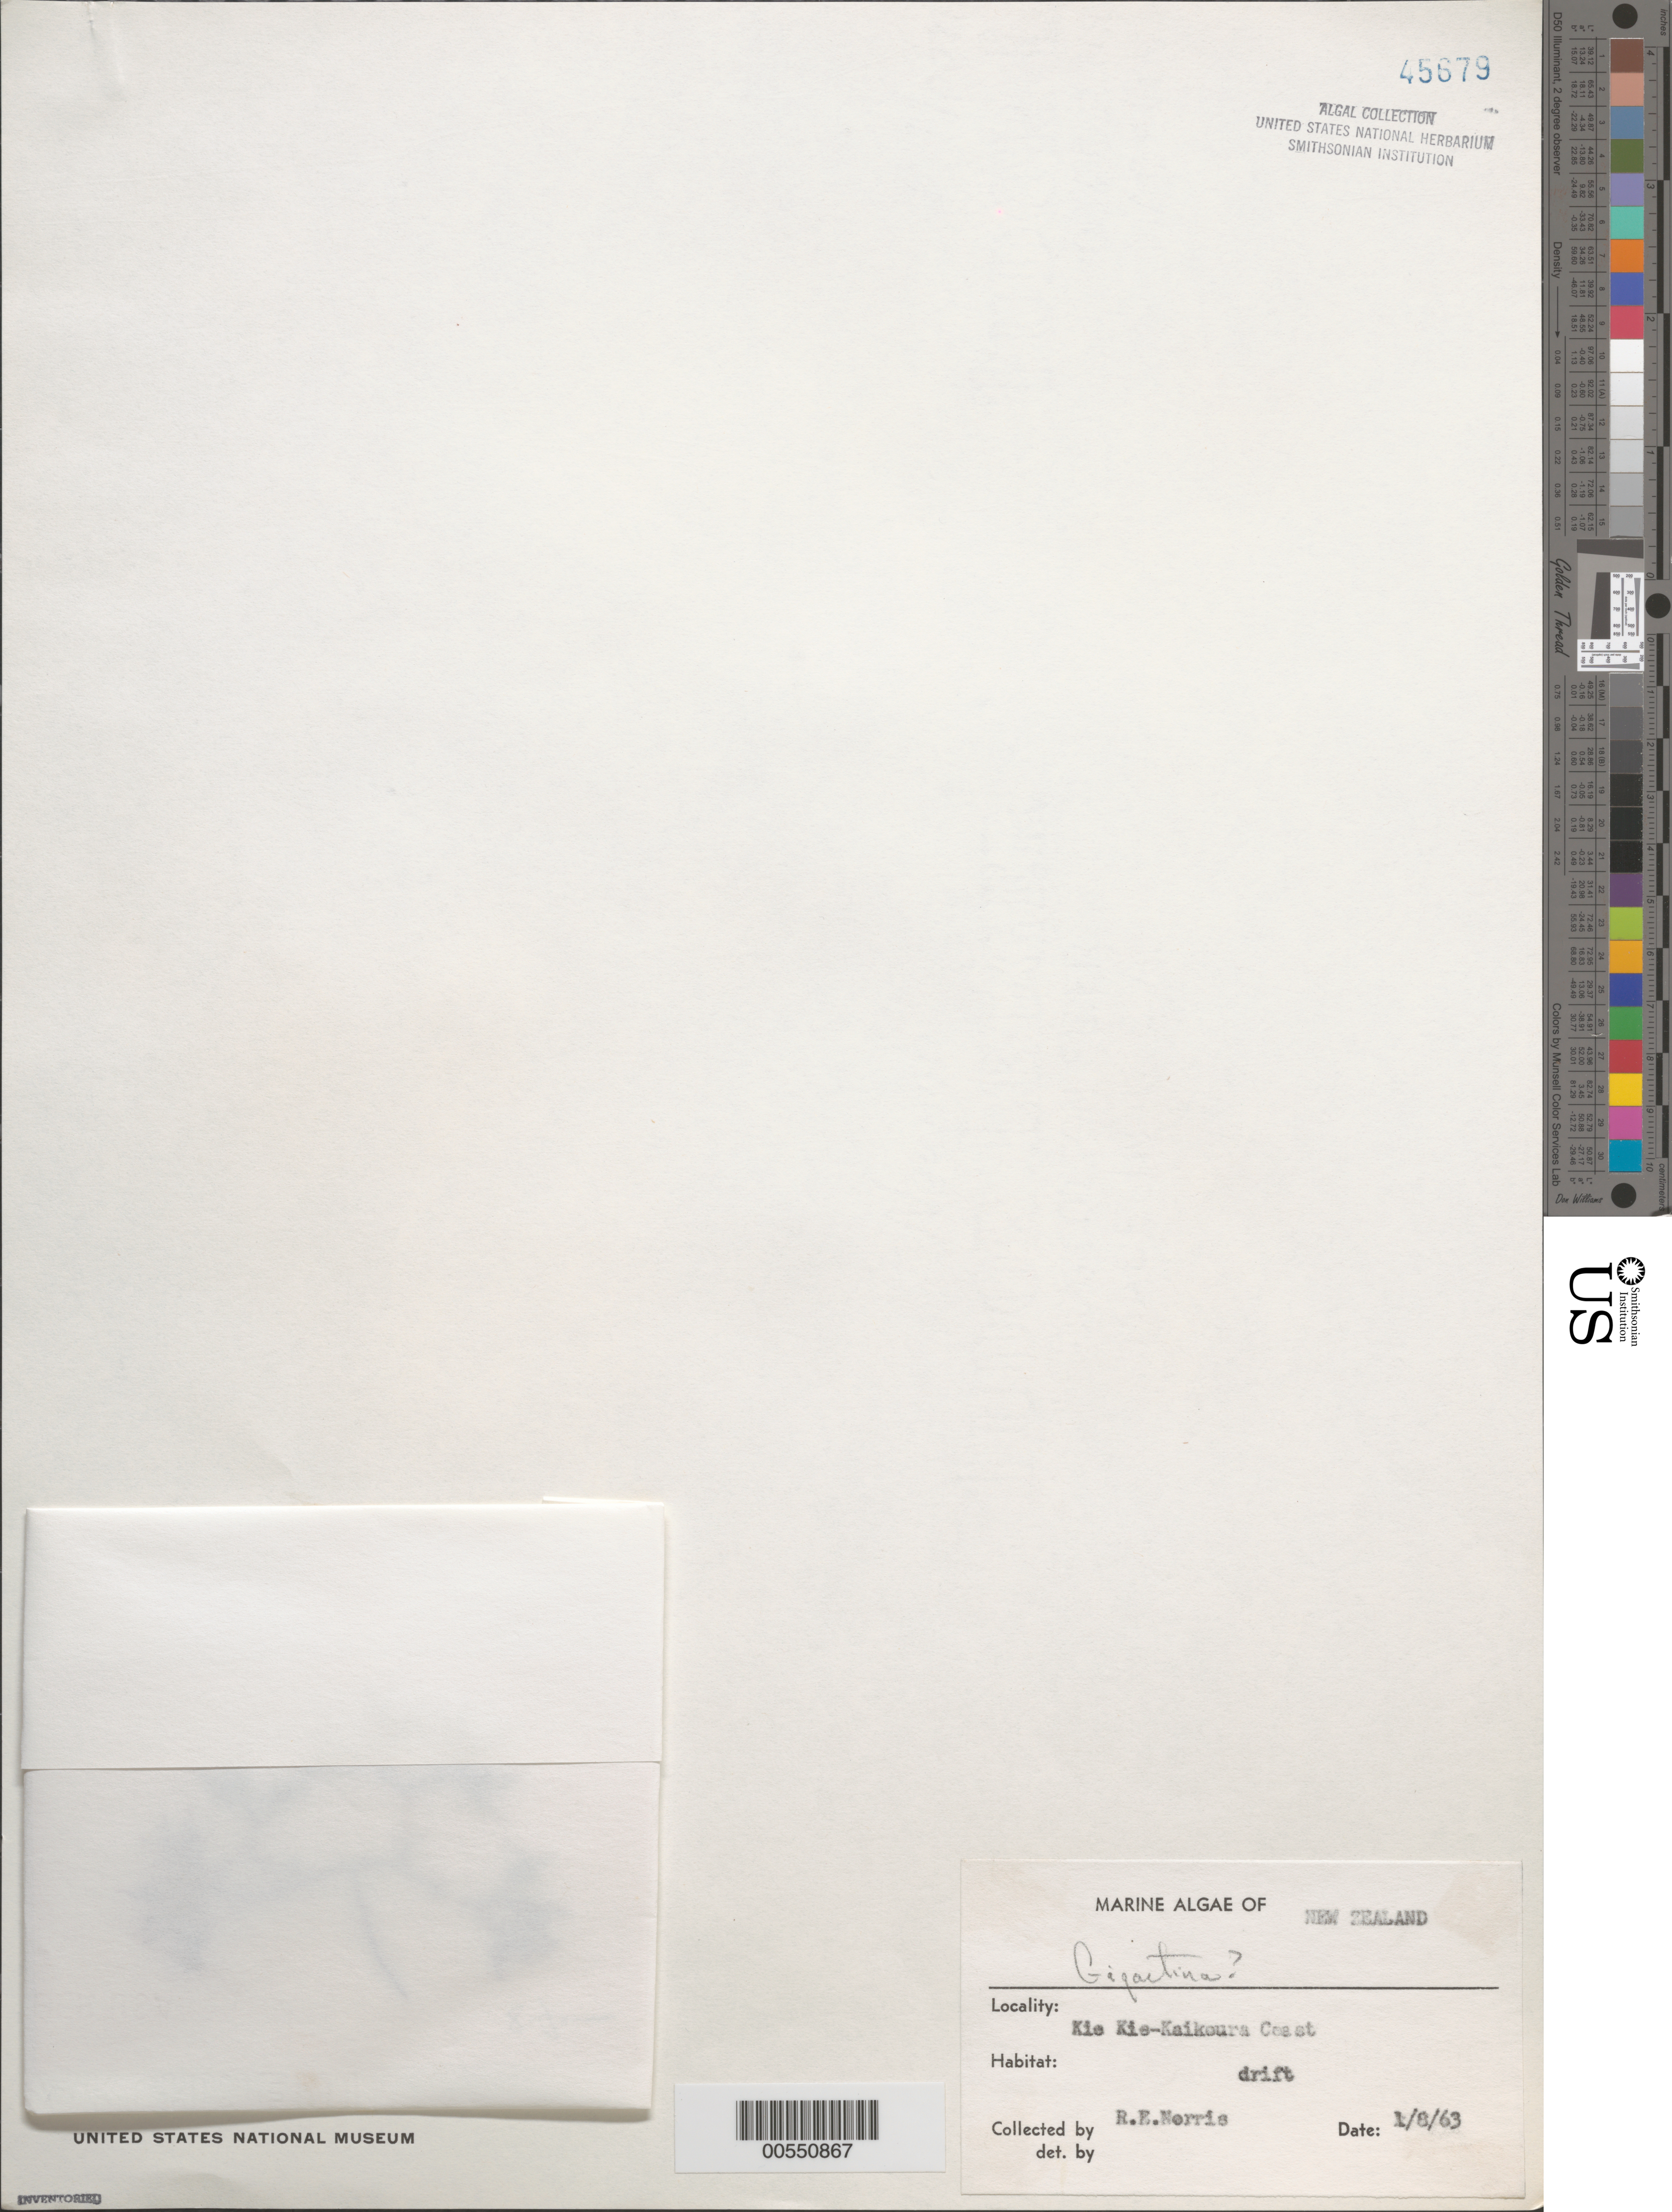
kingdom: Plantae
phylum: Rhodophyta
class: Florideophyceae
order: Gigartinales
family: Gigartinaceae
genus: Gigartina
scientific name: Gigartina sp.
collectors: R. E. Norris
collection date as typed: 08 Jan 1963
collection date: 1963-01-08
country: New Zealand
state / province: Canterbury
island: South Island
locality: Kie Kie-Kaikoura Coast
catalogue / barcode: US 45679